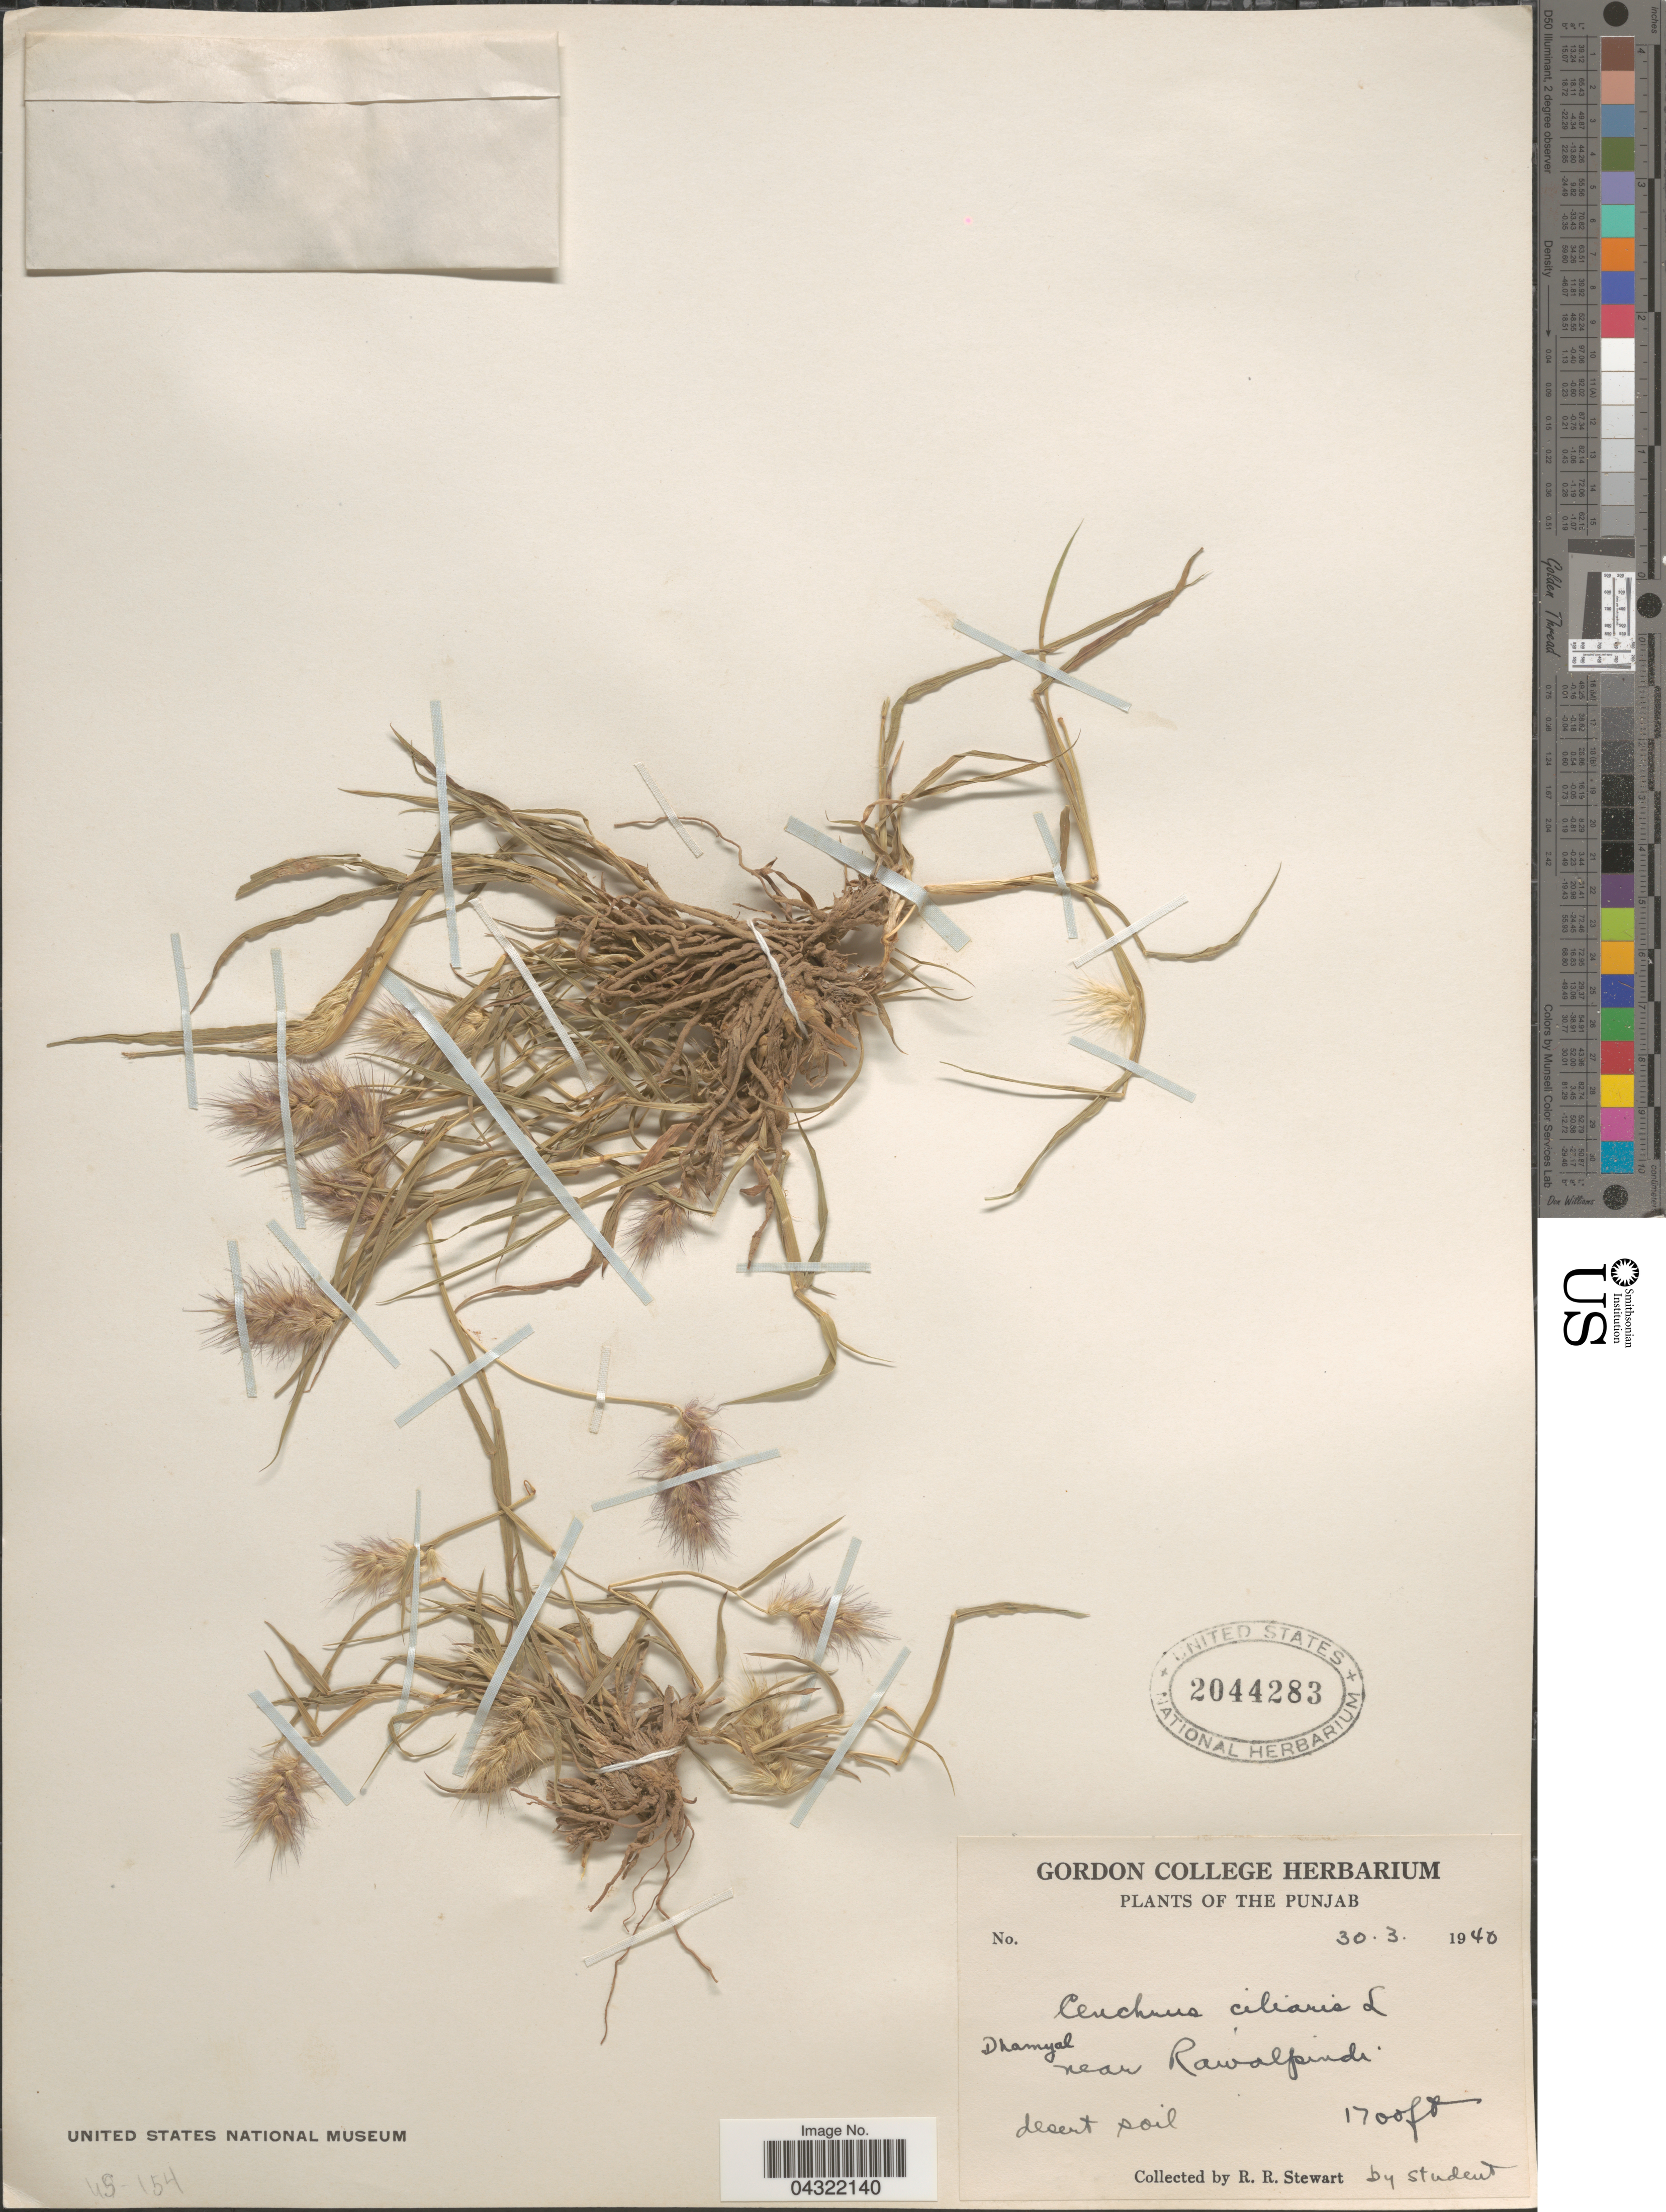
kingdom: Plantae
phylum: Tracheophyta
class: Liliopsida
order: Poales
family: Poaceae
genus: Cenchrus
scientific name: Cenchrus ciliaris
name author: L.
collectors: R. Stewart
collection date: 1940-03-30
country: Pakistan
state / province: Punjab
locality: The Punjab. Dhamyal near Rawalpindi.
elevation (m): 518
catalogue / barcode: US 2044283